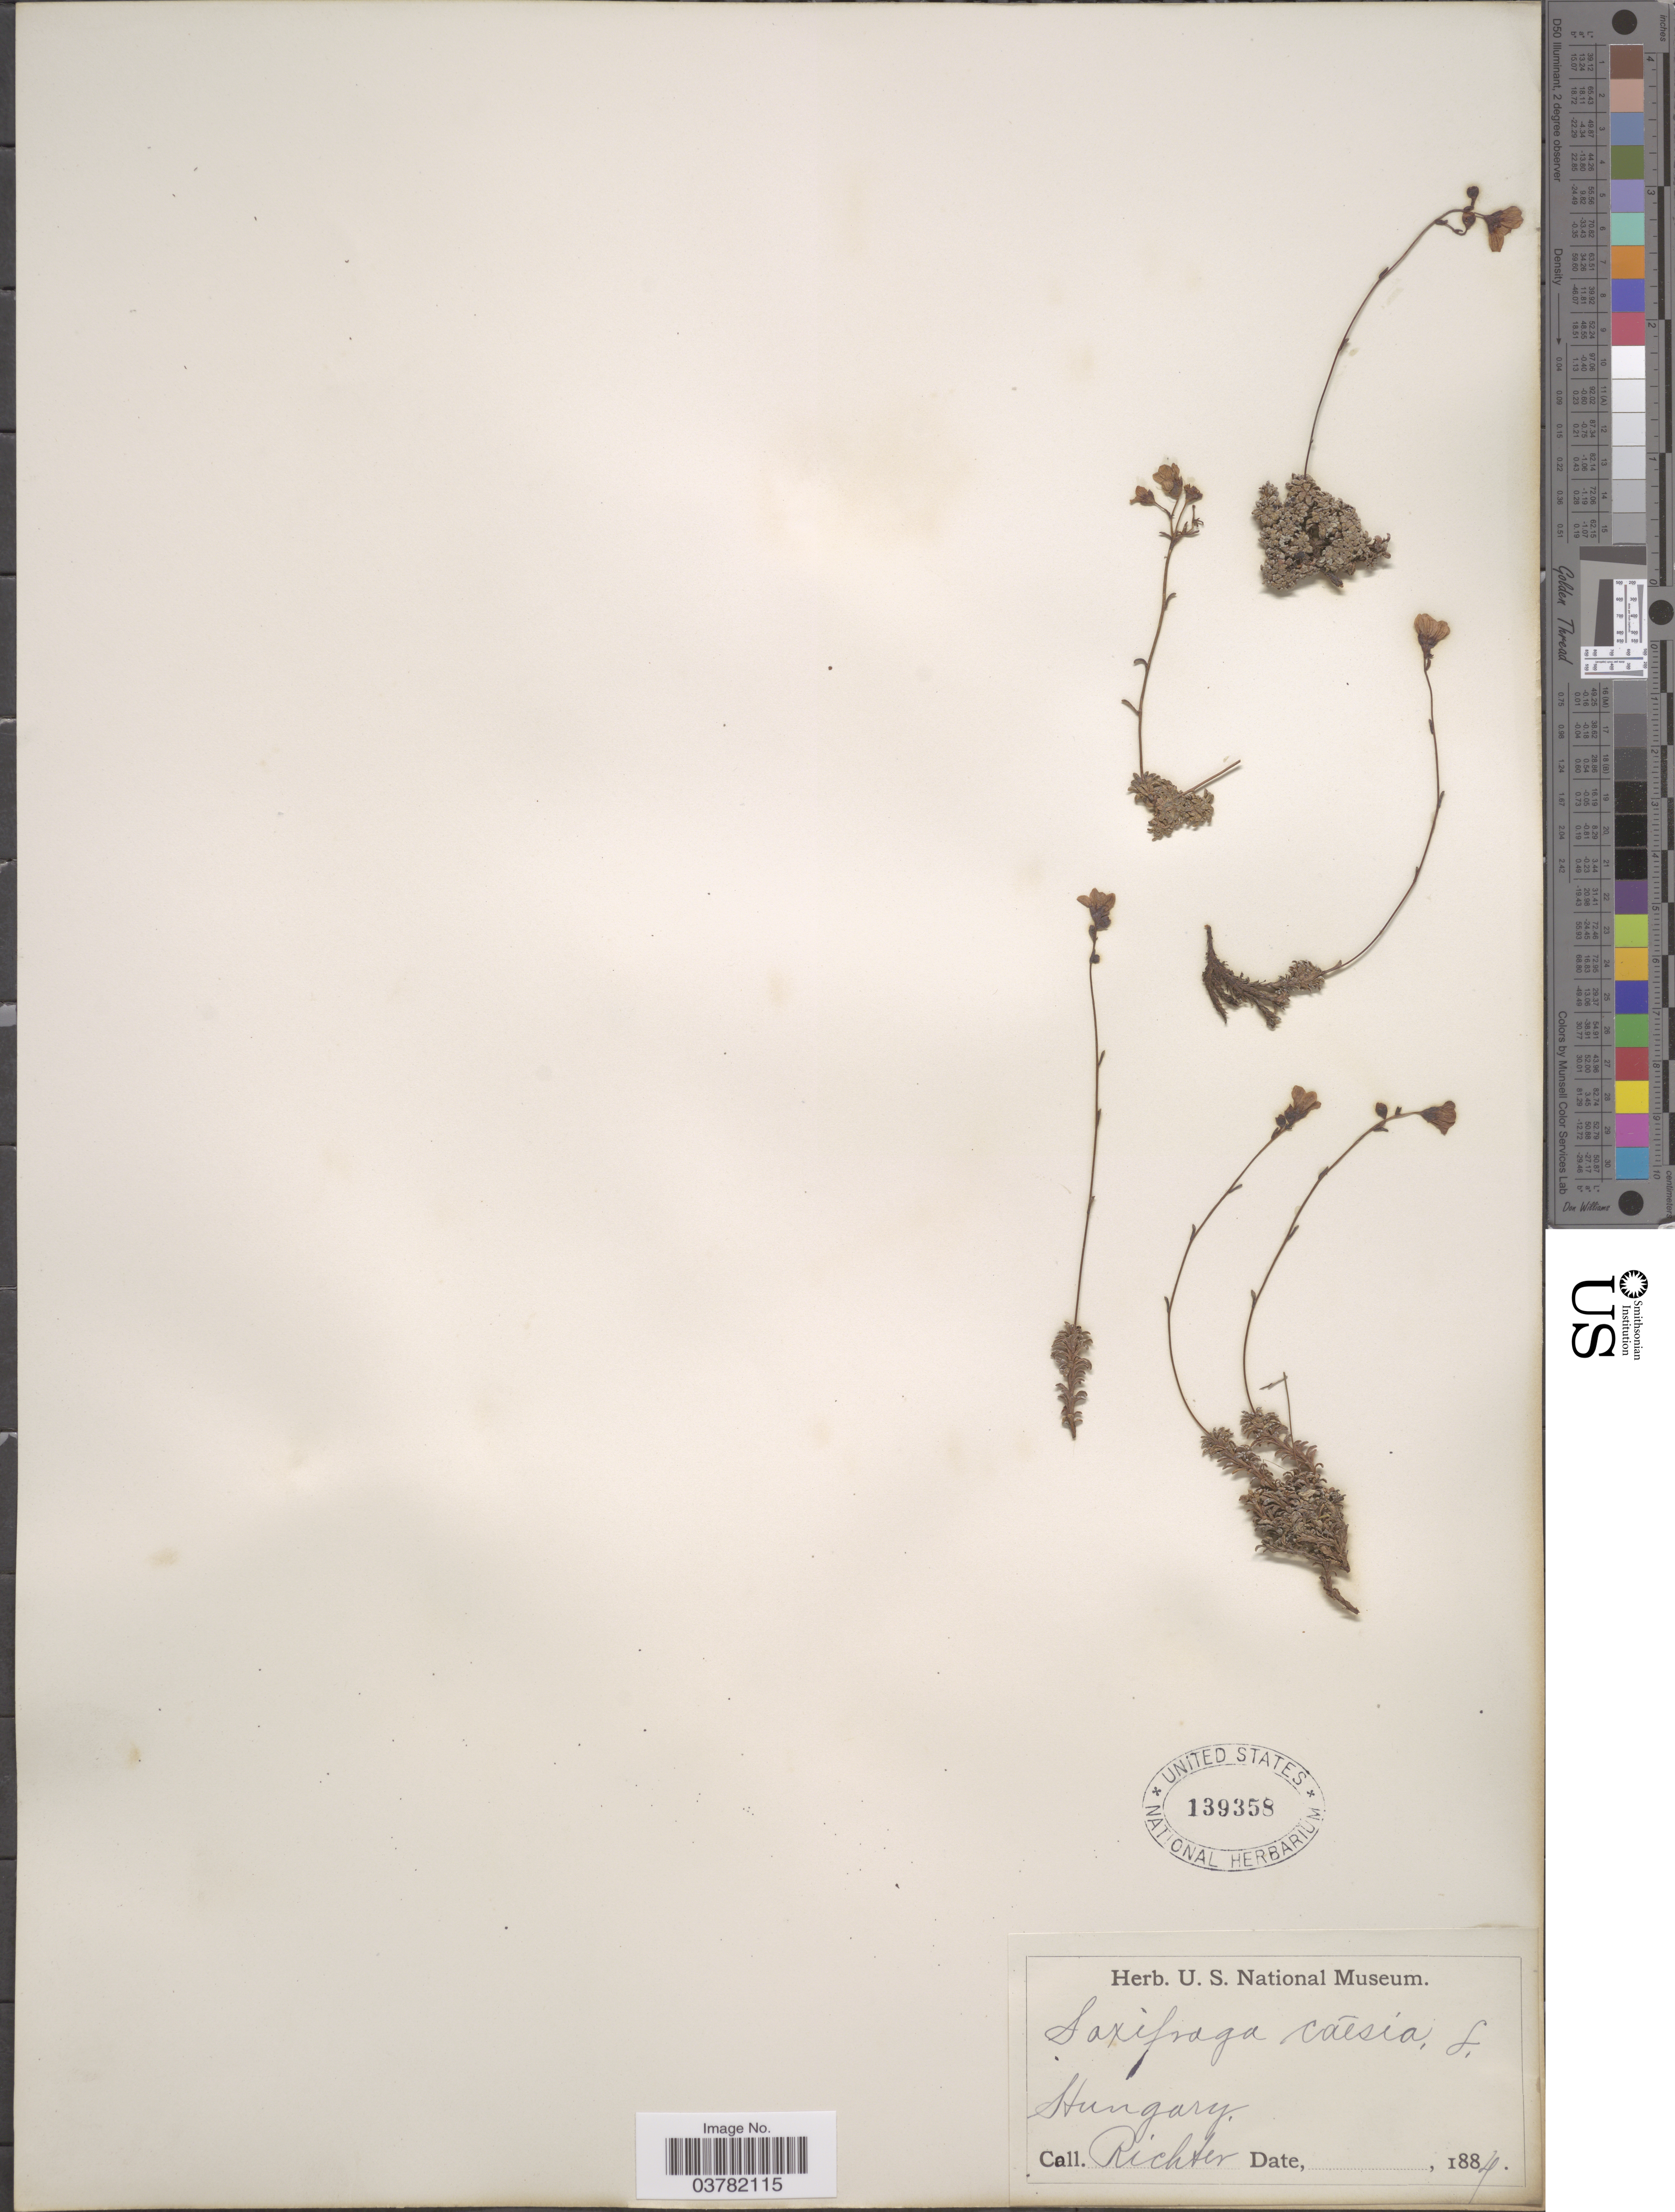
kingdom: Plantae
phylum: Tracheophyta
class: Magnoliopsida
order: Saxifragales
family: Saxifragaceae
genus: Saxifraga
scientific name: Saxifraga caesia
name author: L.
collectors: -- Richter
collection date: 1884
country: Hungary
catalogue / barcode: US 139358